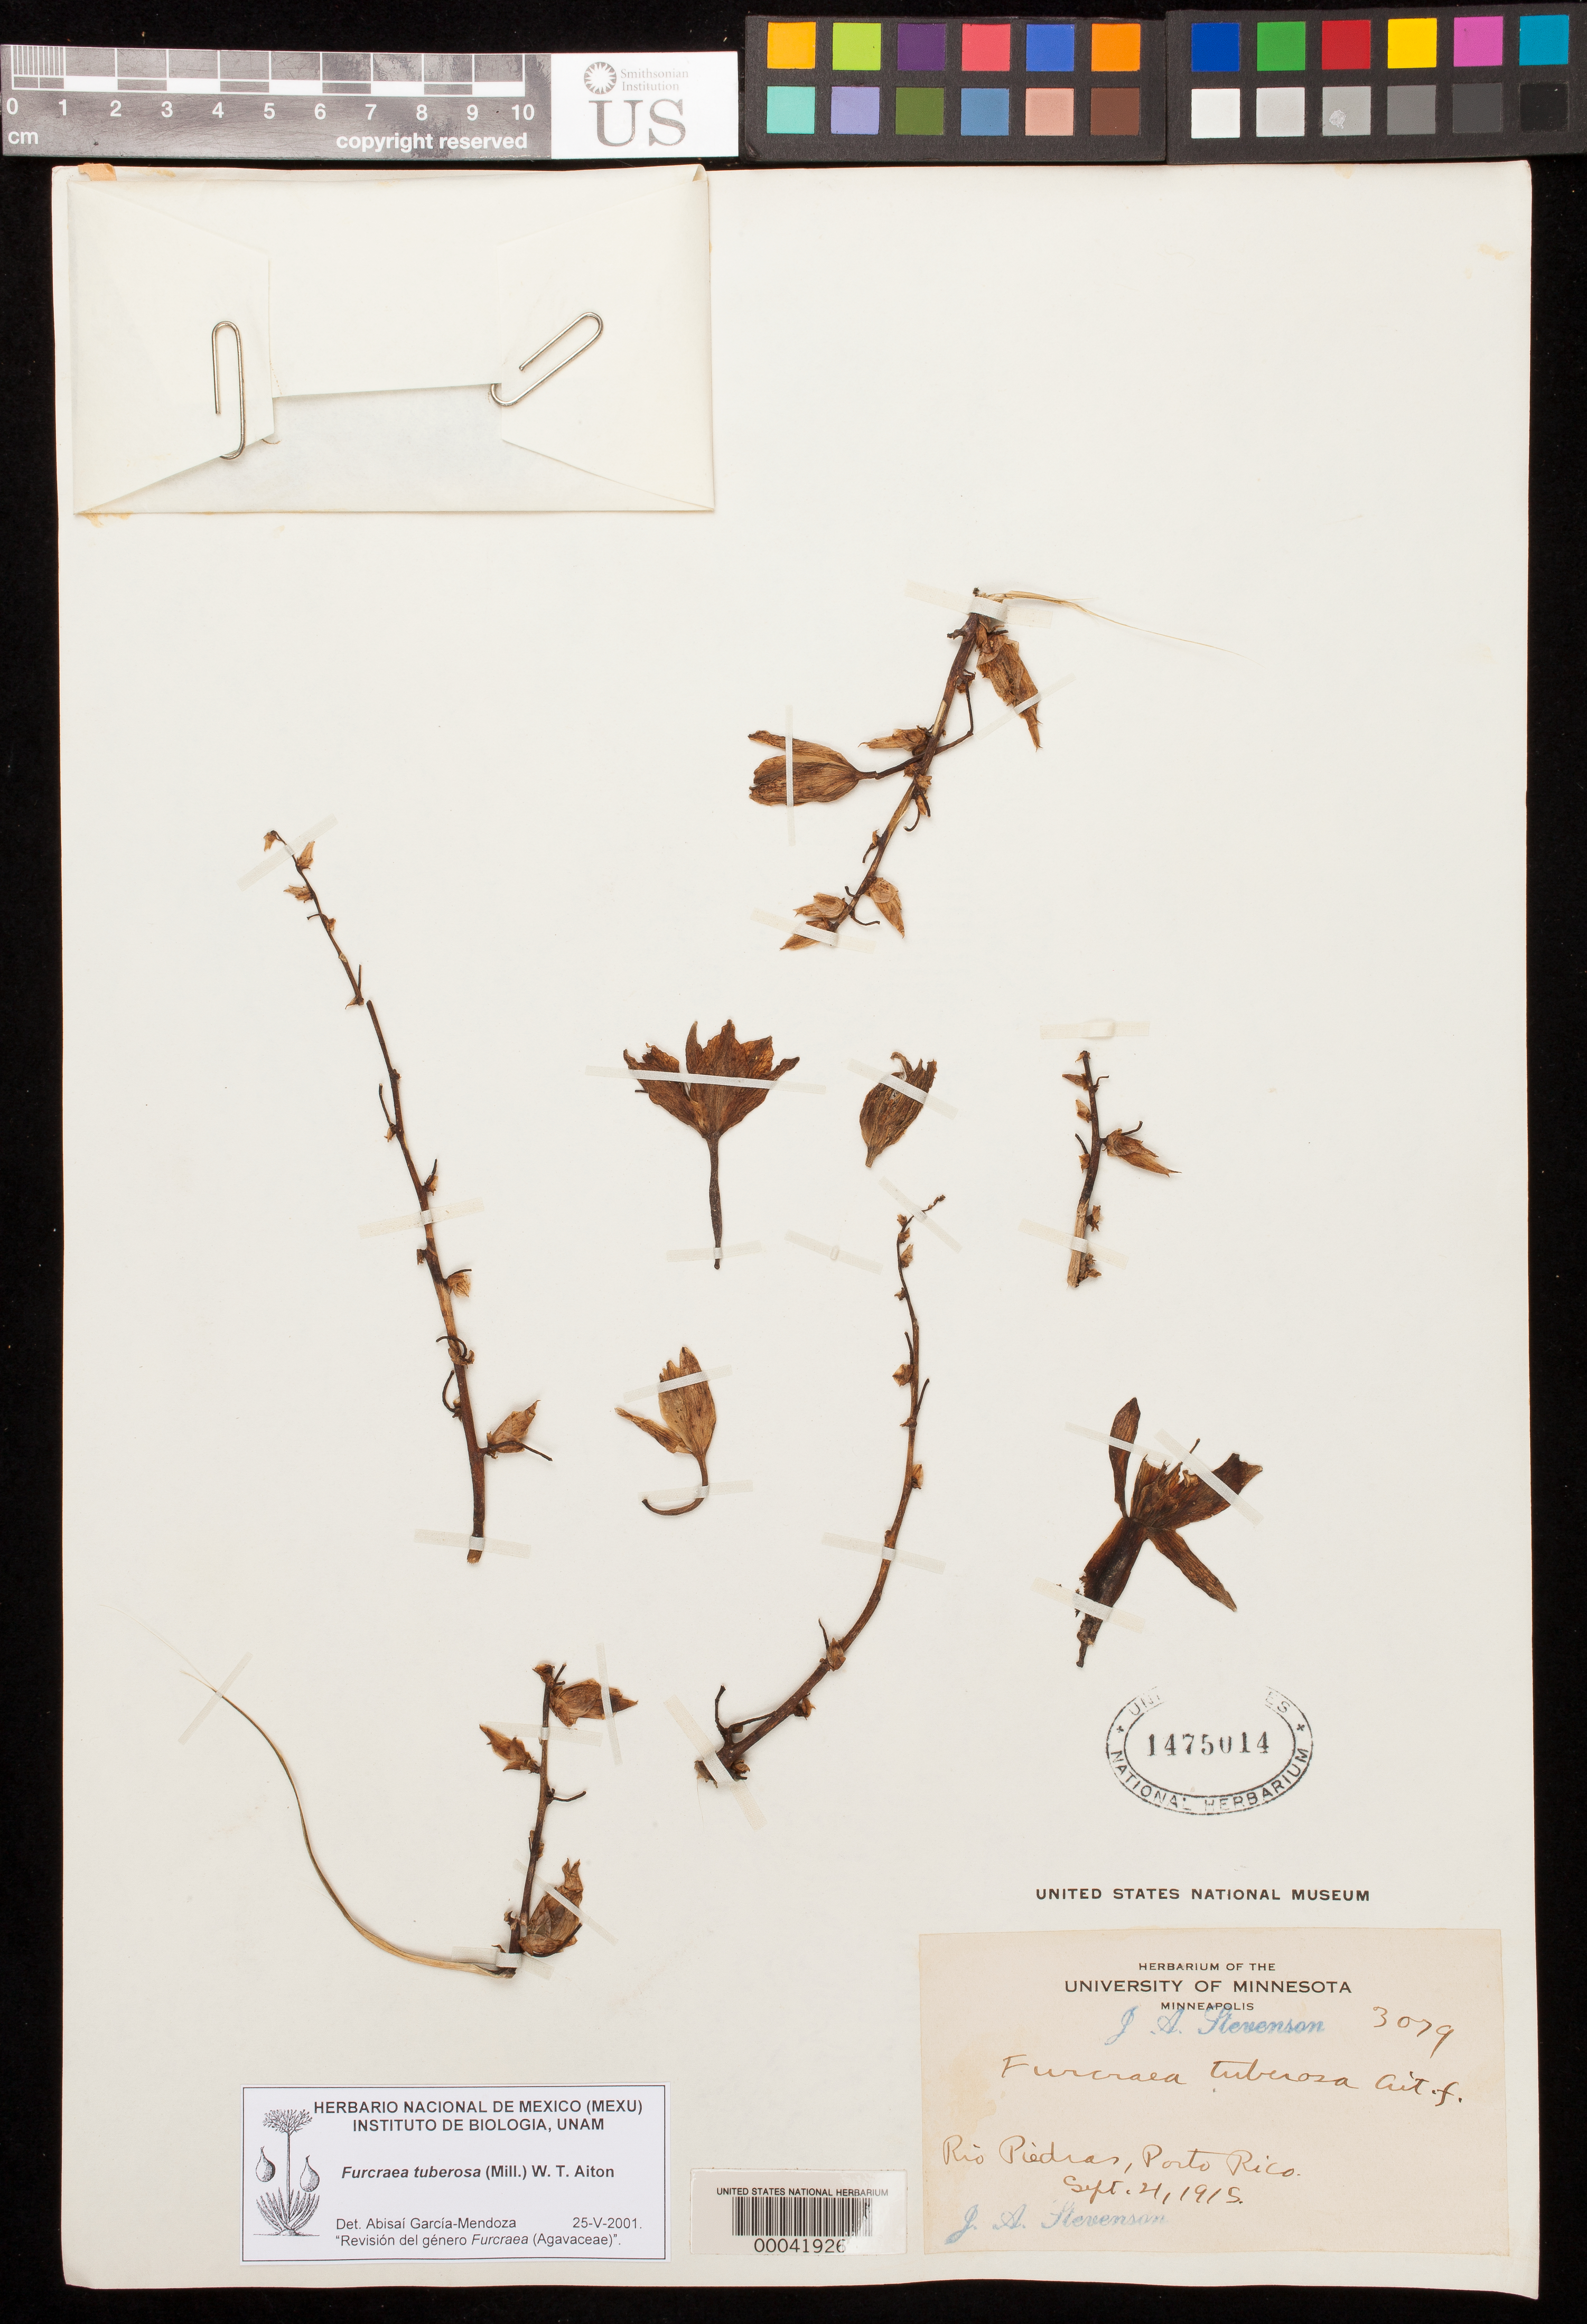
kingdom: Plantae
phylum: Tracheophyta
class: Liliopsida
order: Asparagales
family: Asparagaceae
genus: Furcraea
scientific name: Furcraea tuberosa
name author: (Mill.) W.T. Aiton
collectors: J. Stevenson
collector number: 3079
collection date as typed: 21 Sep 1915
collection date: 1915-09-21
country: Puerto Rico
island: Greater Antilles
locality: Rio piedras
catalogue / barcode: US 1475014